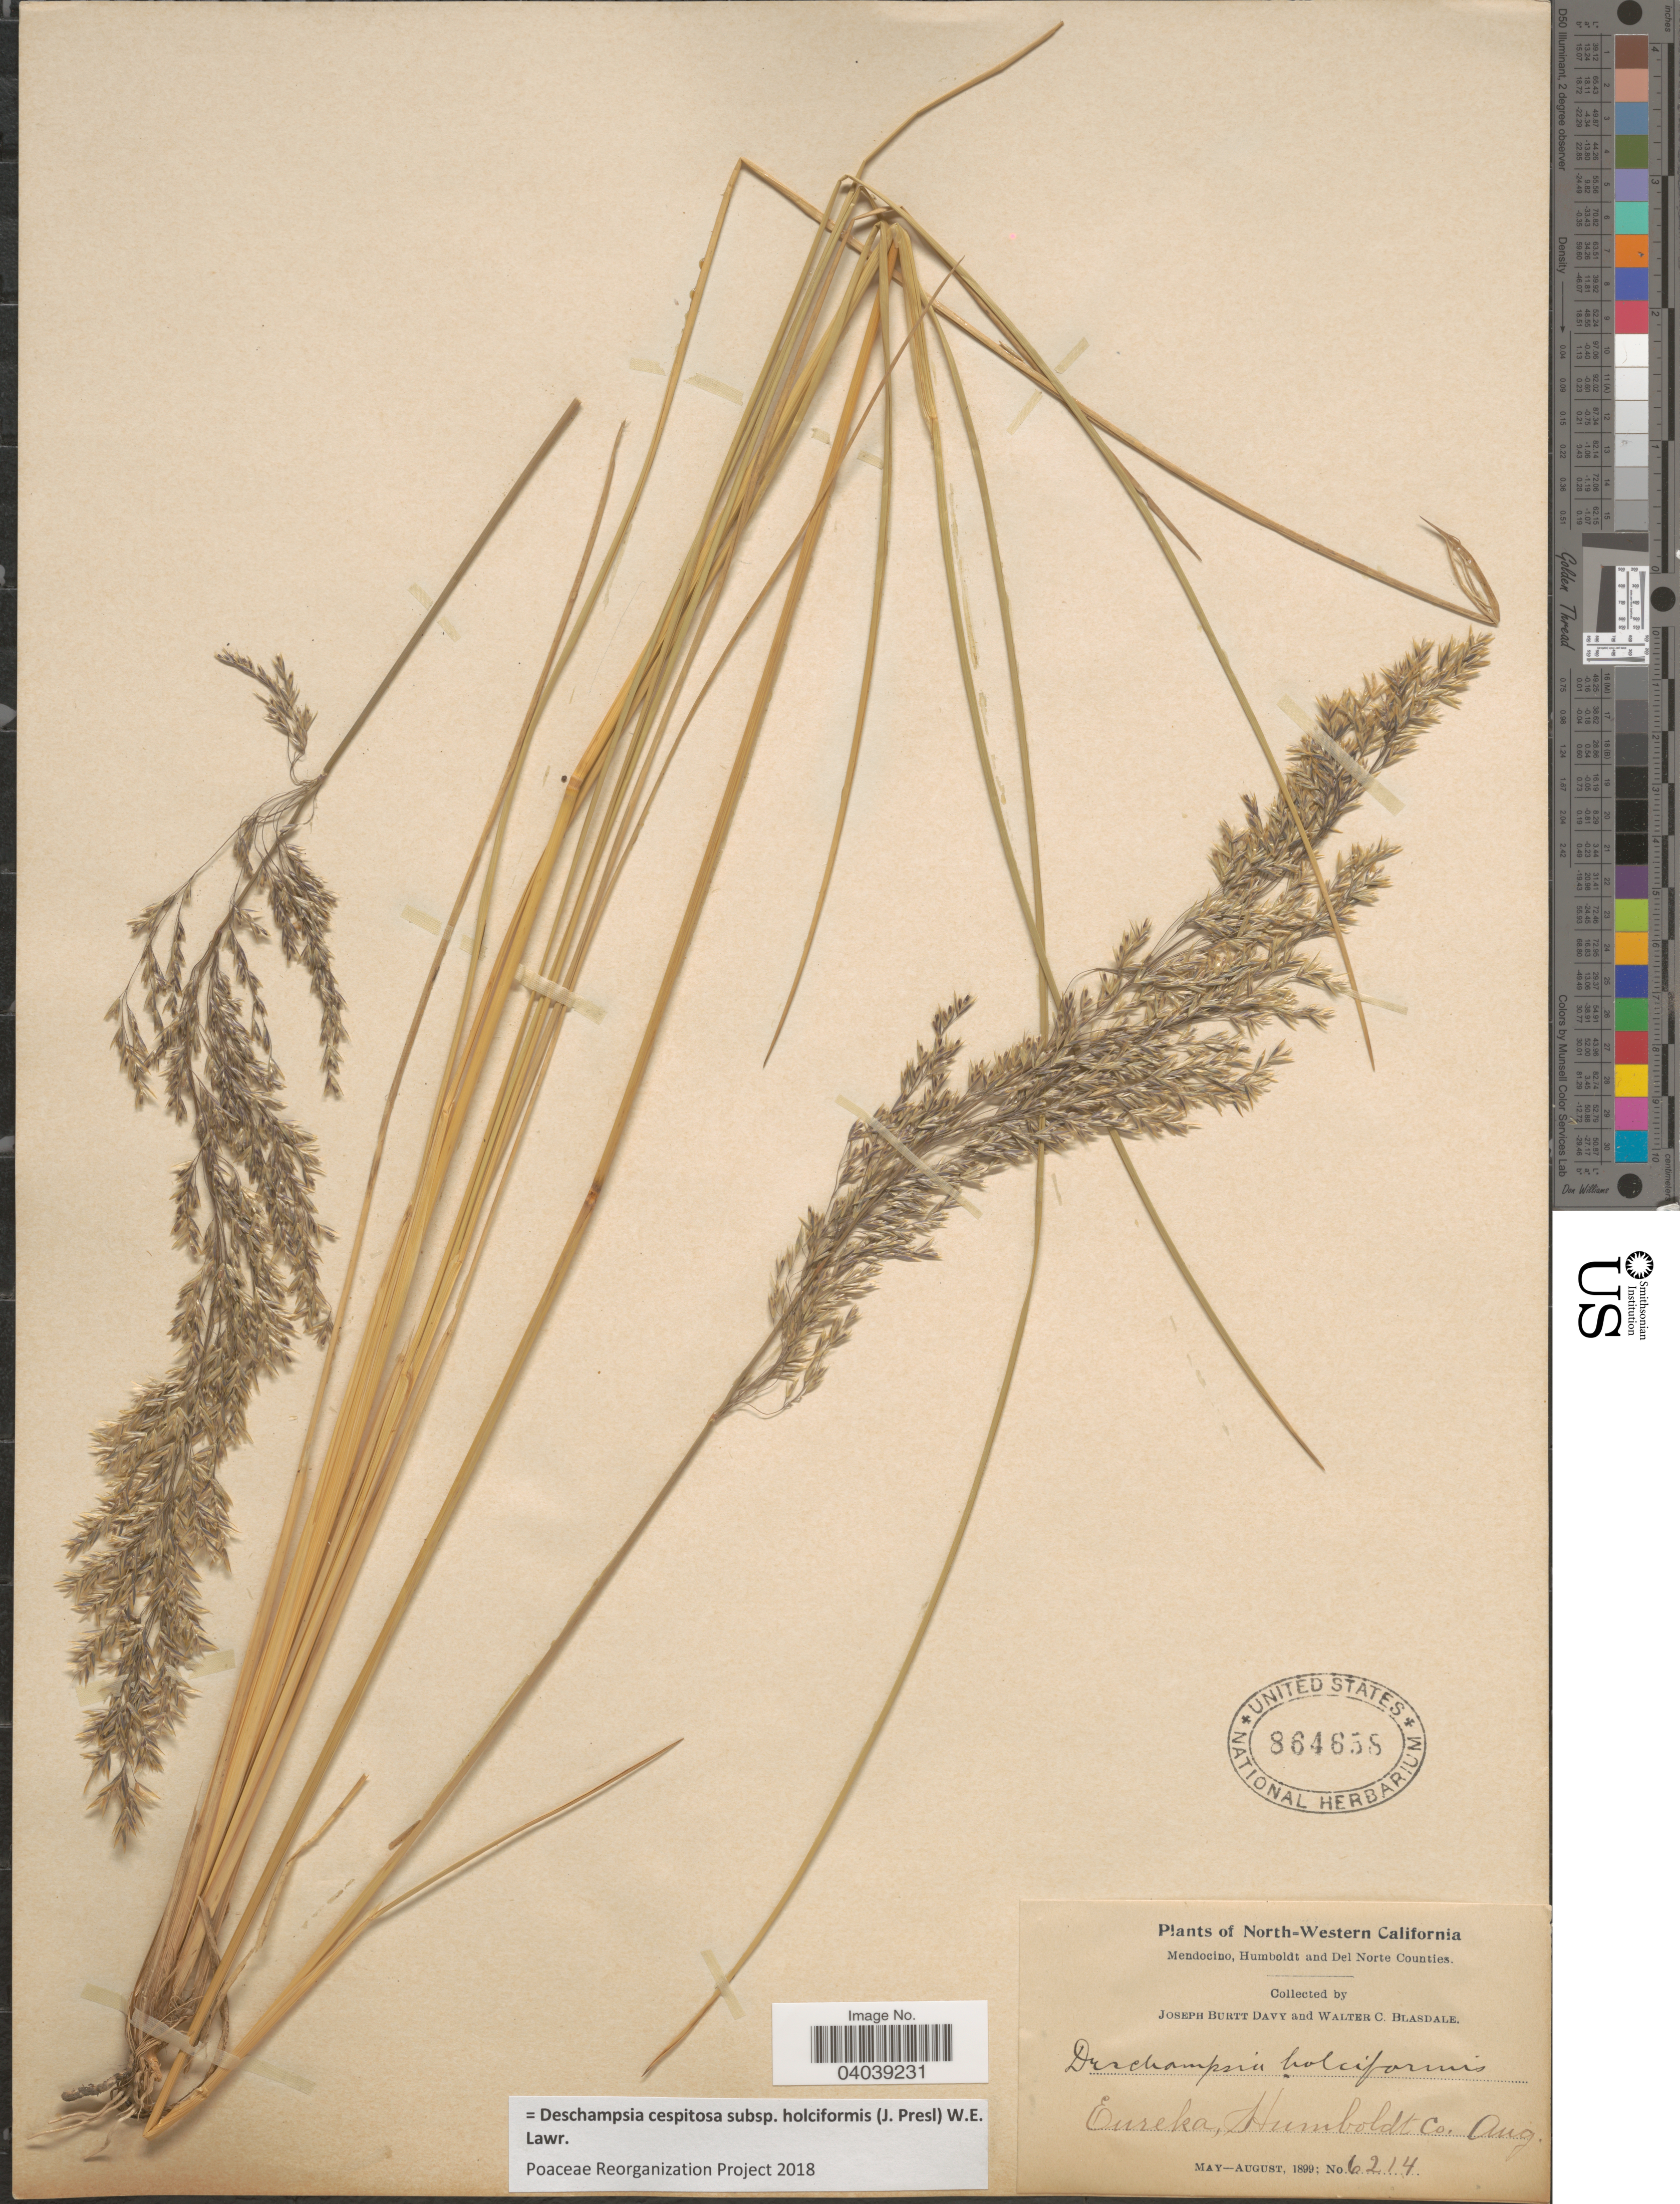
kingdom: Plantae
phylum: Tracheophyta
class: Liliopsida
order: Poales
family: Poaceae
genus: Deschampsia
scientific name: Deschampsia cespitosa subsp. holciformis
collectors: J. Burtt Davy & W. Blasdale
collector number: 6214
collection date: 1899-08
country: United States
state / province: California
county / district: Humboldt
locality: North-Western California. Eureka, Humboldt Co.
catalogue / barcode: US 864658